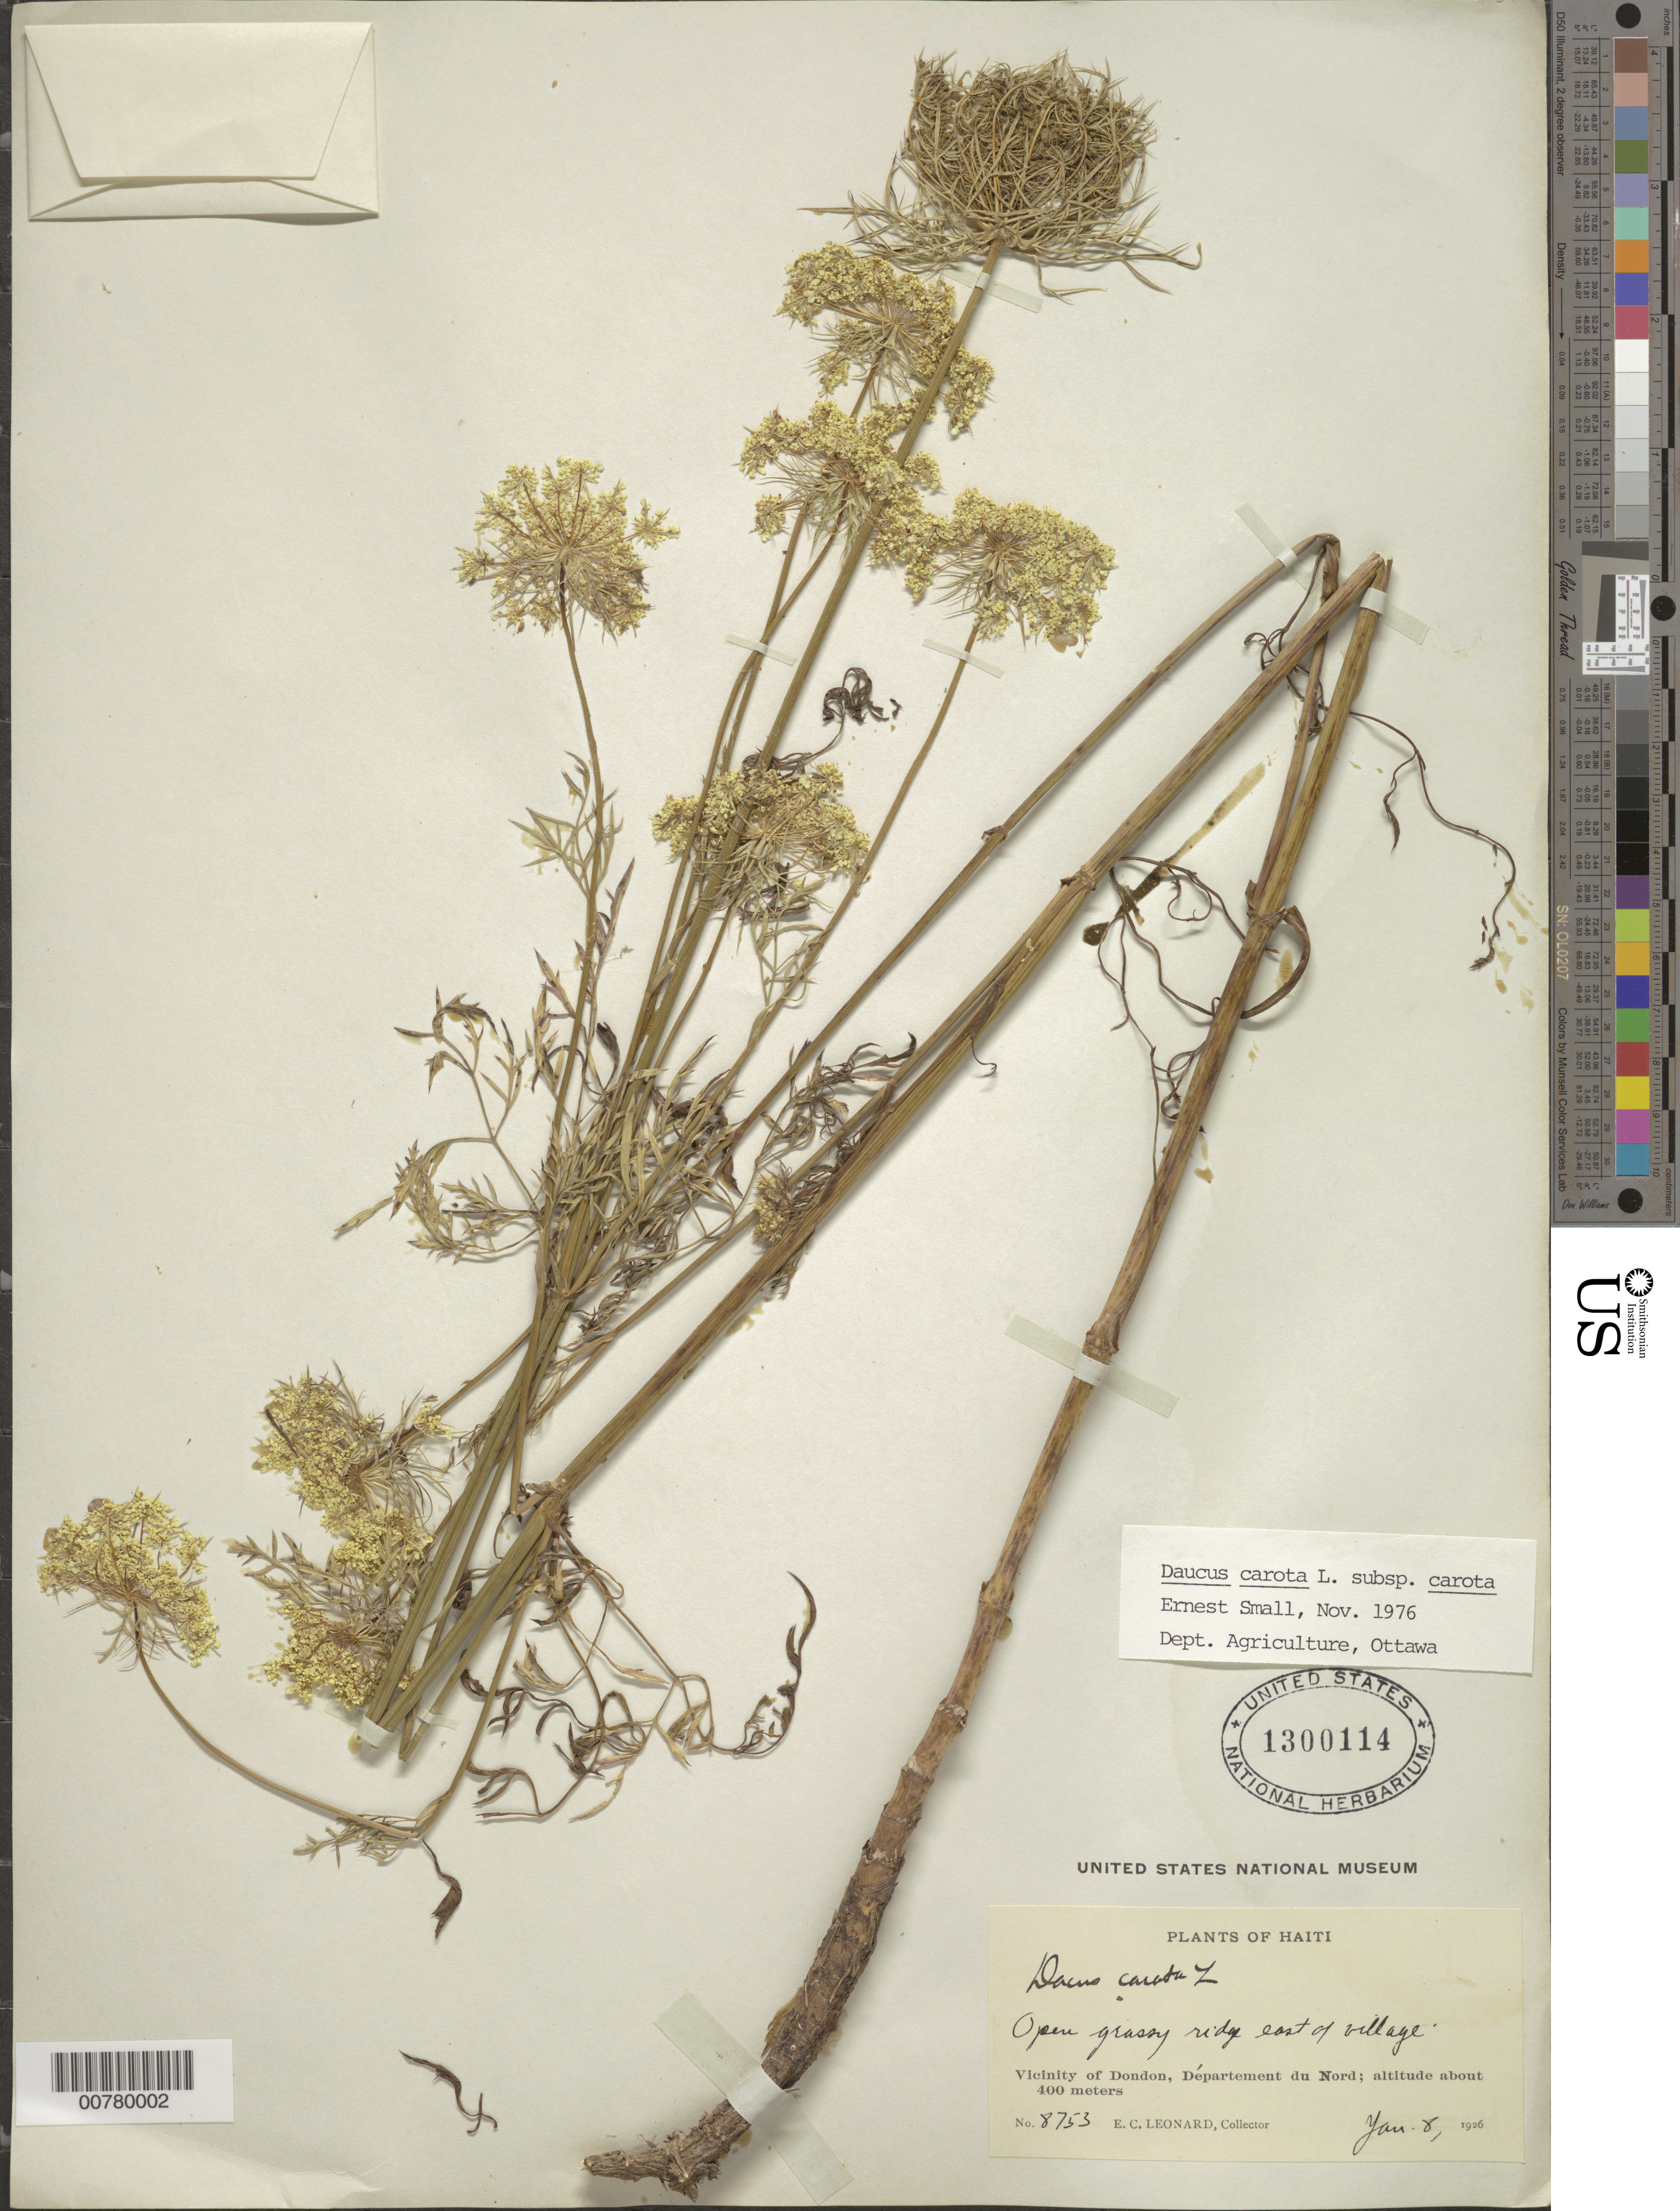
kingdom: Plantae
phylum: Tracheophyta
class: Magnoliopsida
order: Apiales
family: Apiaceae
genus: Daucus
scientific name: Daucus carota subsp. carota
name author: L.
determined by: Small, Ernest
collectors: E. C. Leonard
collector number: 8753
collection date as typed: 08 Jan 1926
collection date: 1926-01-08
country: Haiti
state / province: Nord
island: Hispaniola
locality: Vicinity of Dondon, ridge east of village.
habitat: Open grassy ridge.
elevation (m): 400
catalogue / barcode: US 1300114